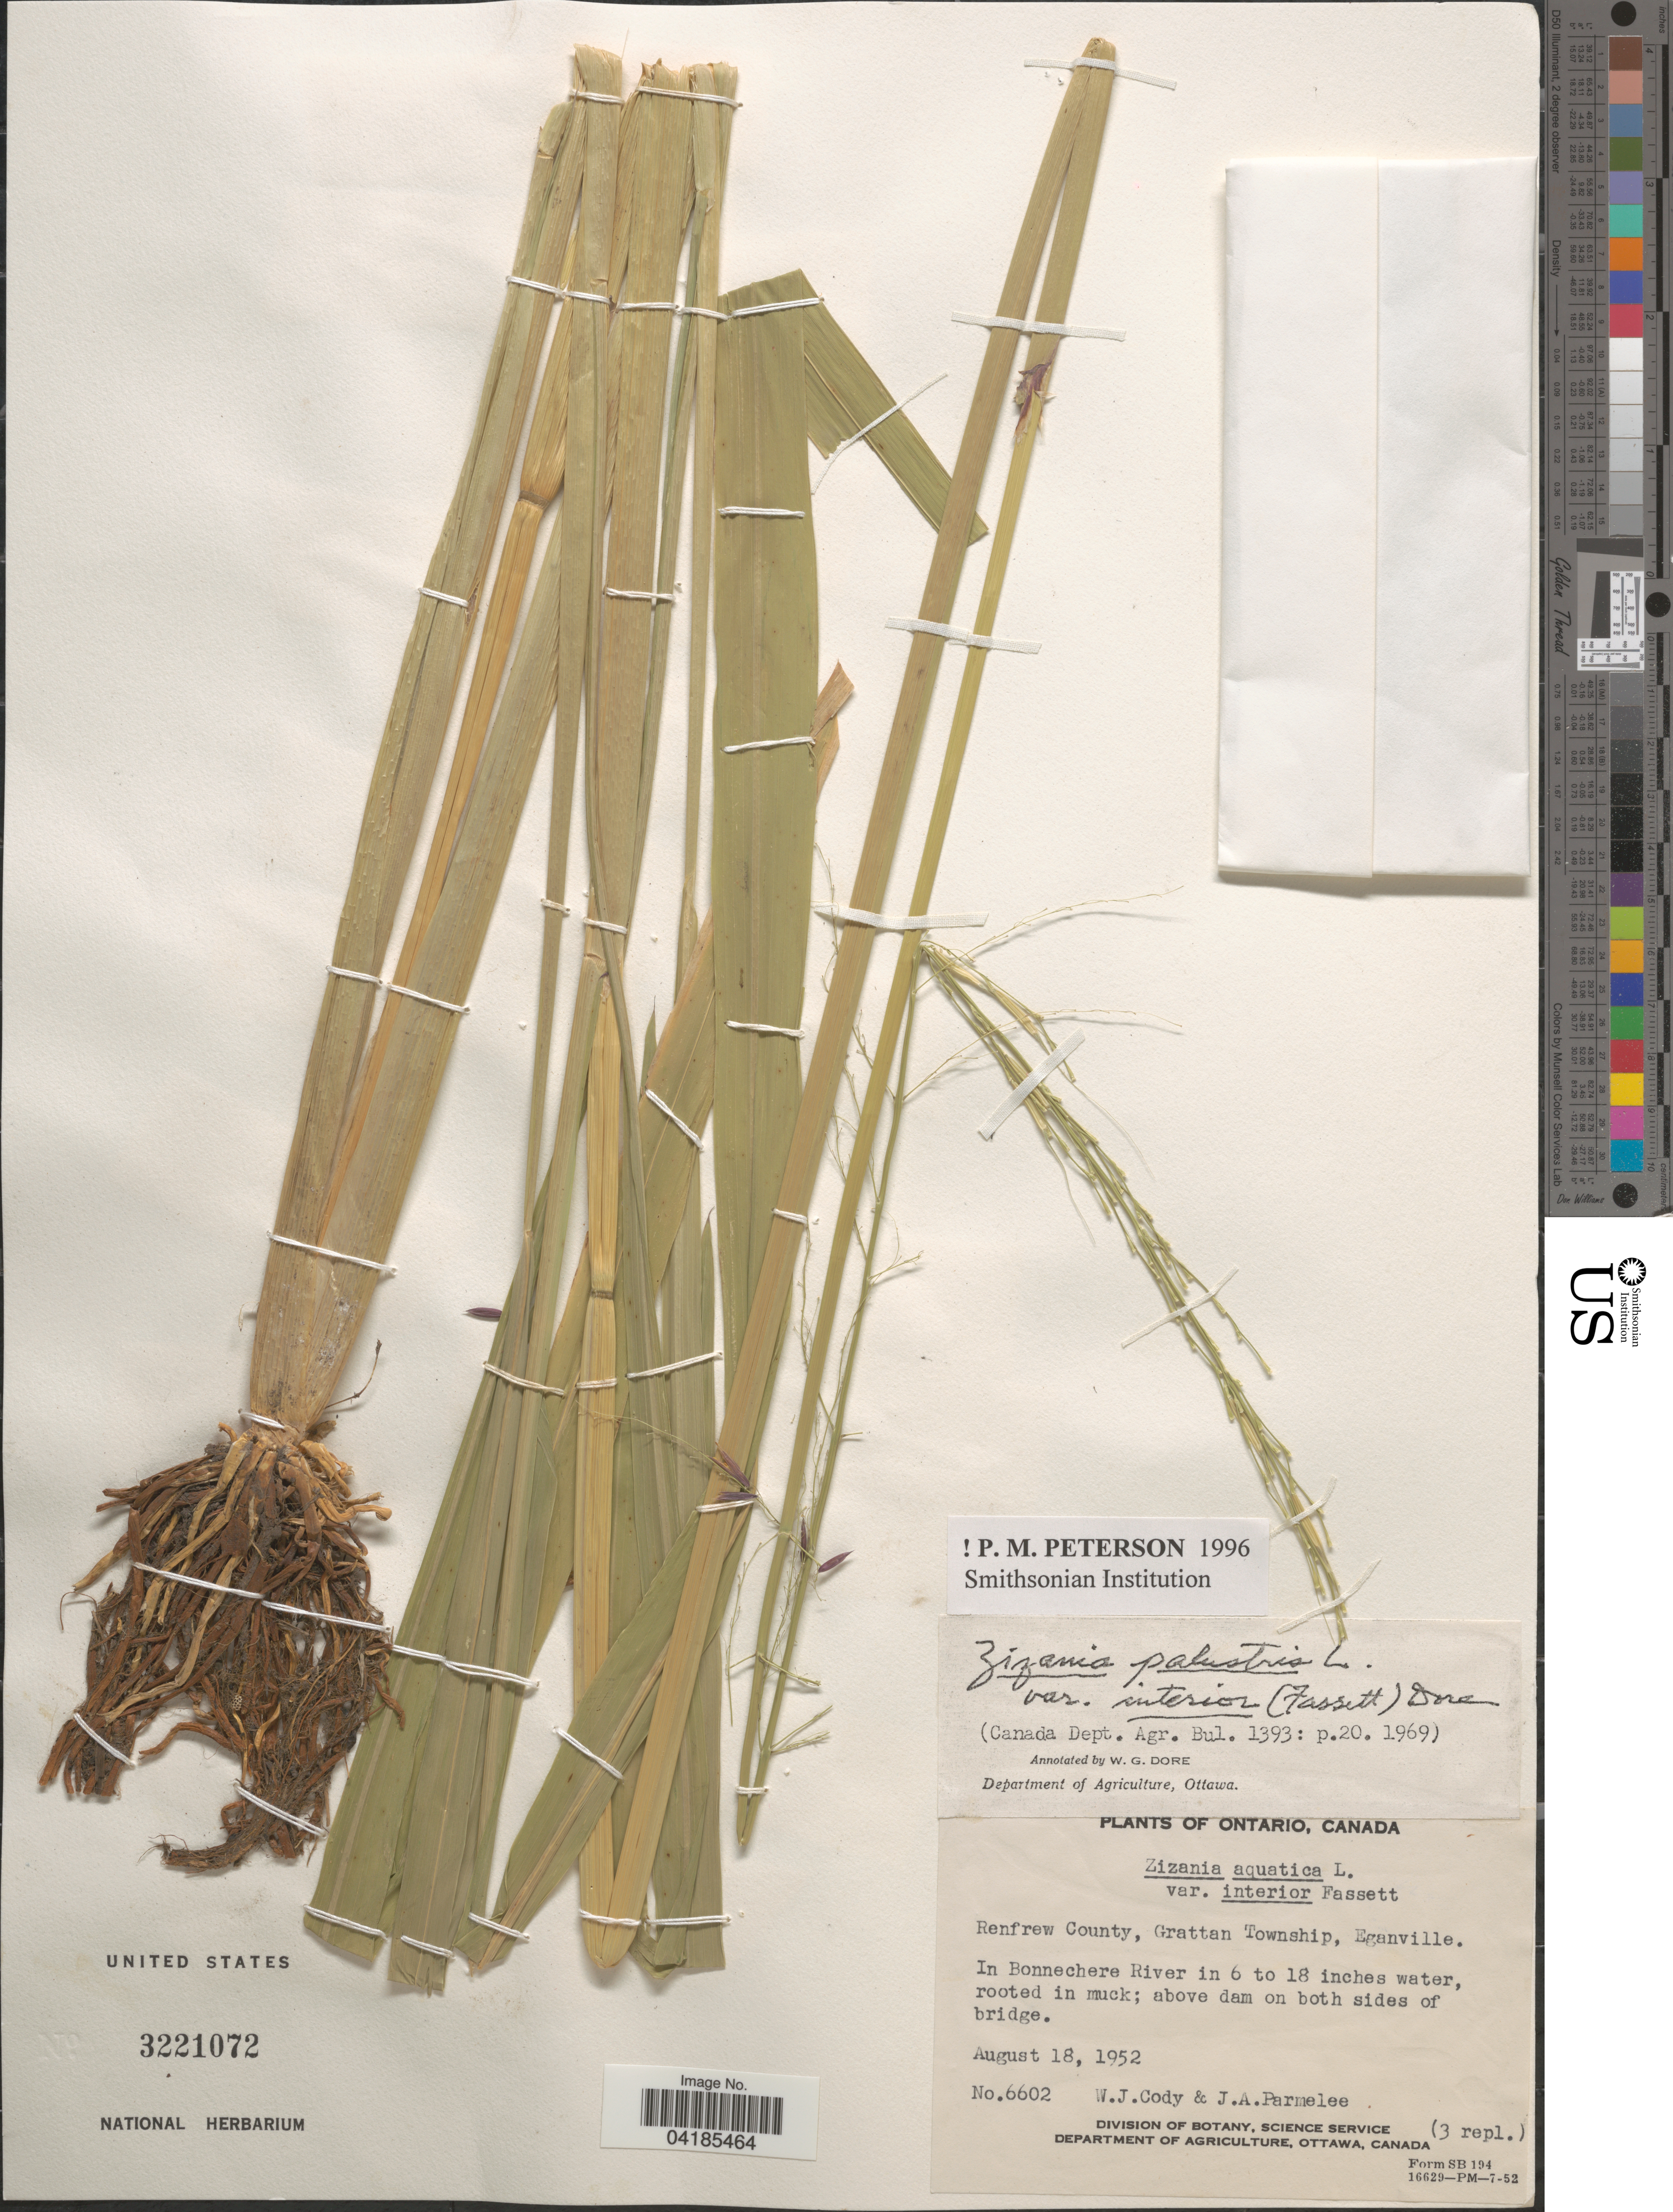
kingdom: Plantae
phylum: Tracheophyta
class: Liliopsida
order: Poales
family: Poaceae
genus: Zizania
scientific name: Zizania palustris var. interior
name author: L.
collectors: W. Cody & J. A. Parmelee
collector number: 6602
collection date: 1952-08-18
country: Canada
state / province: Ontario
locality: Renfrew County, Grattan Township, Eganville. In Bonnechere River.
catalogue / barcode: US 3221072